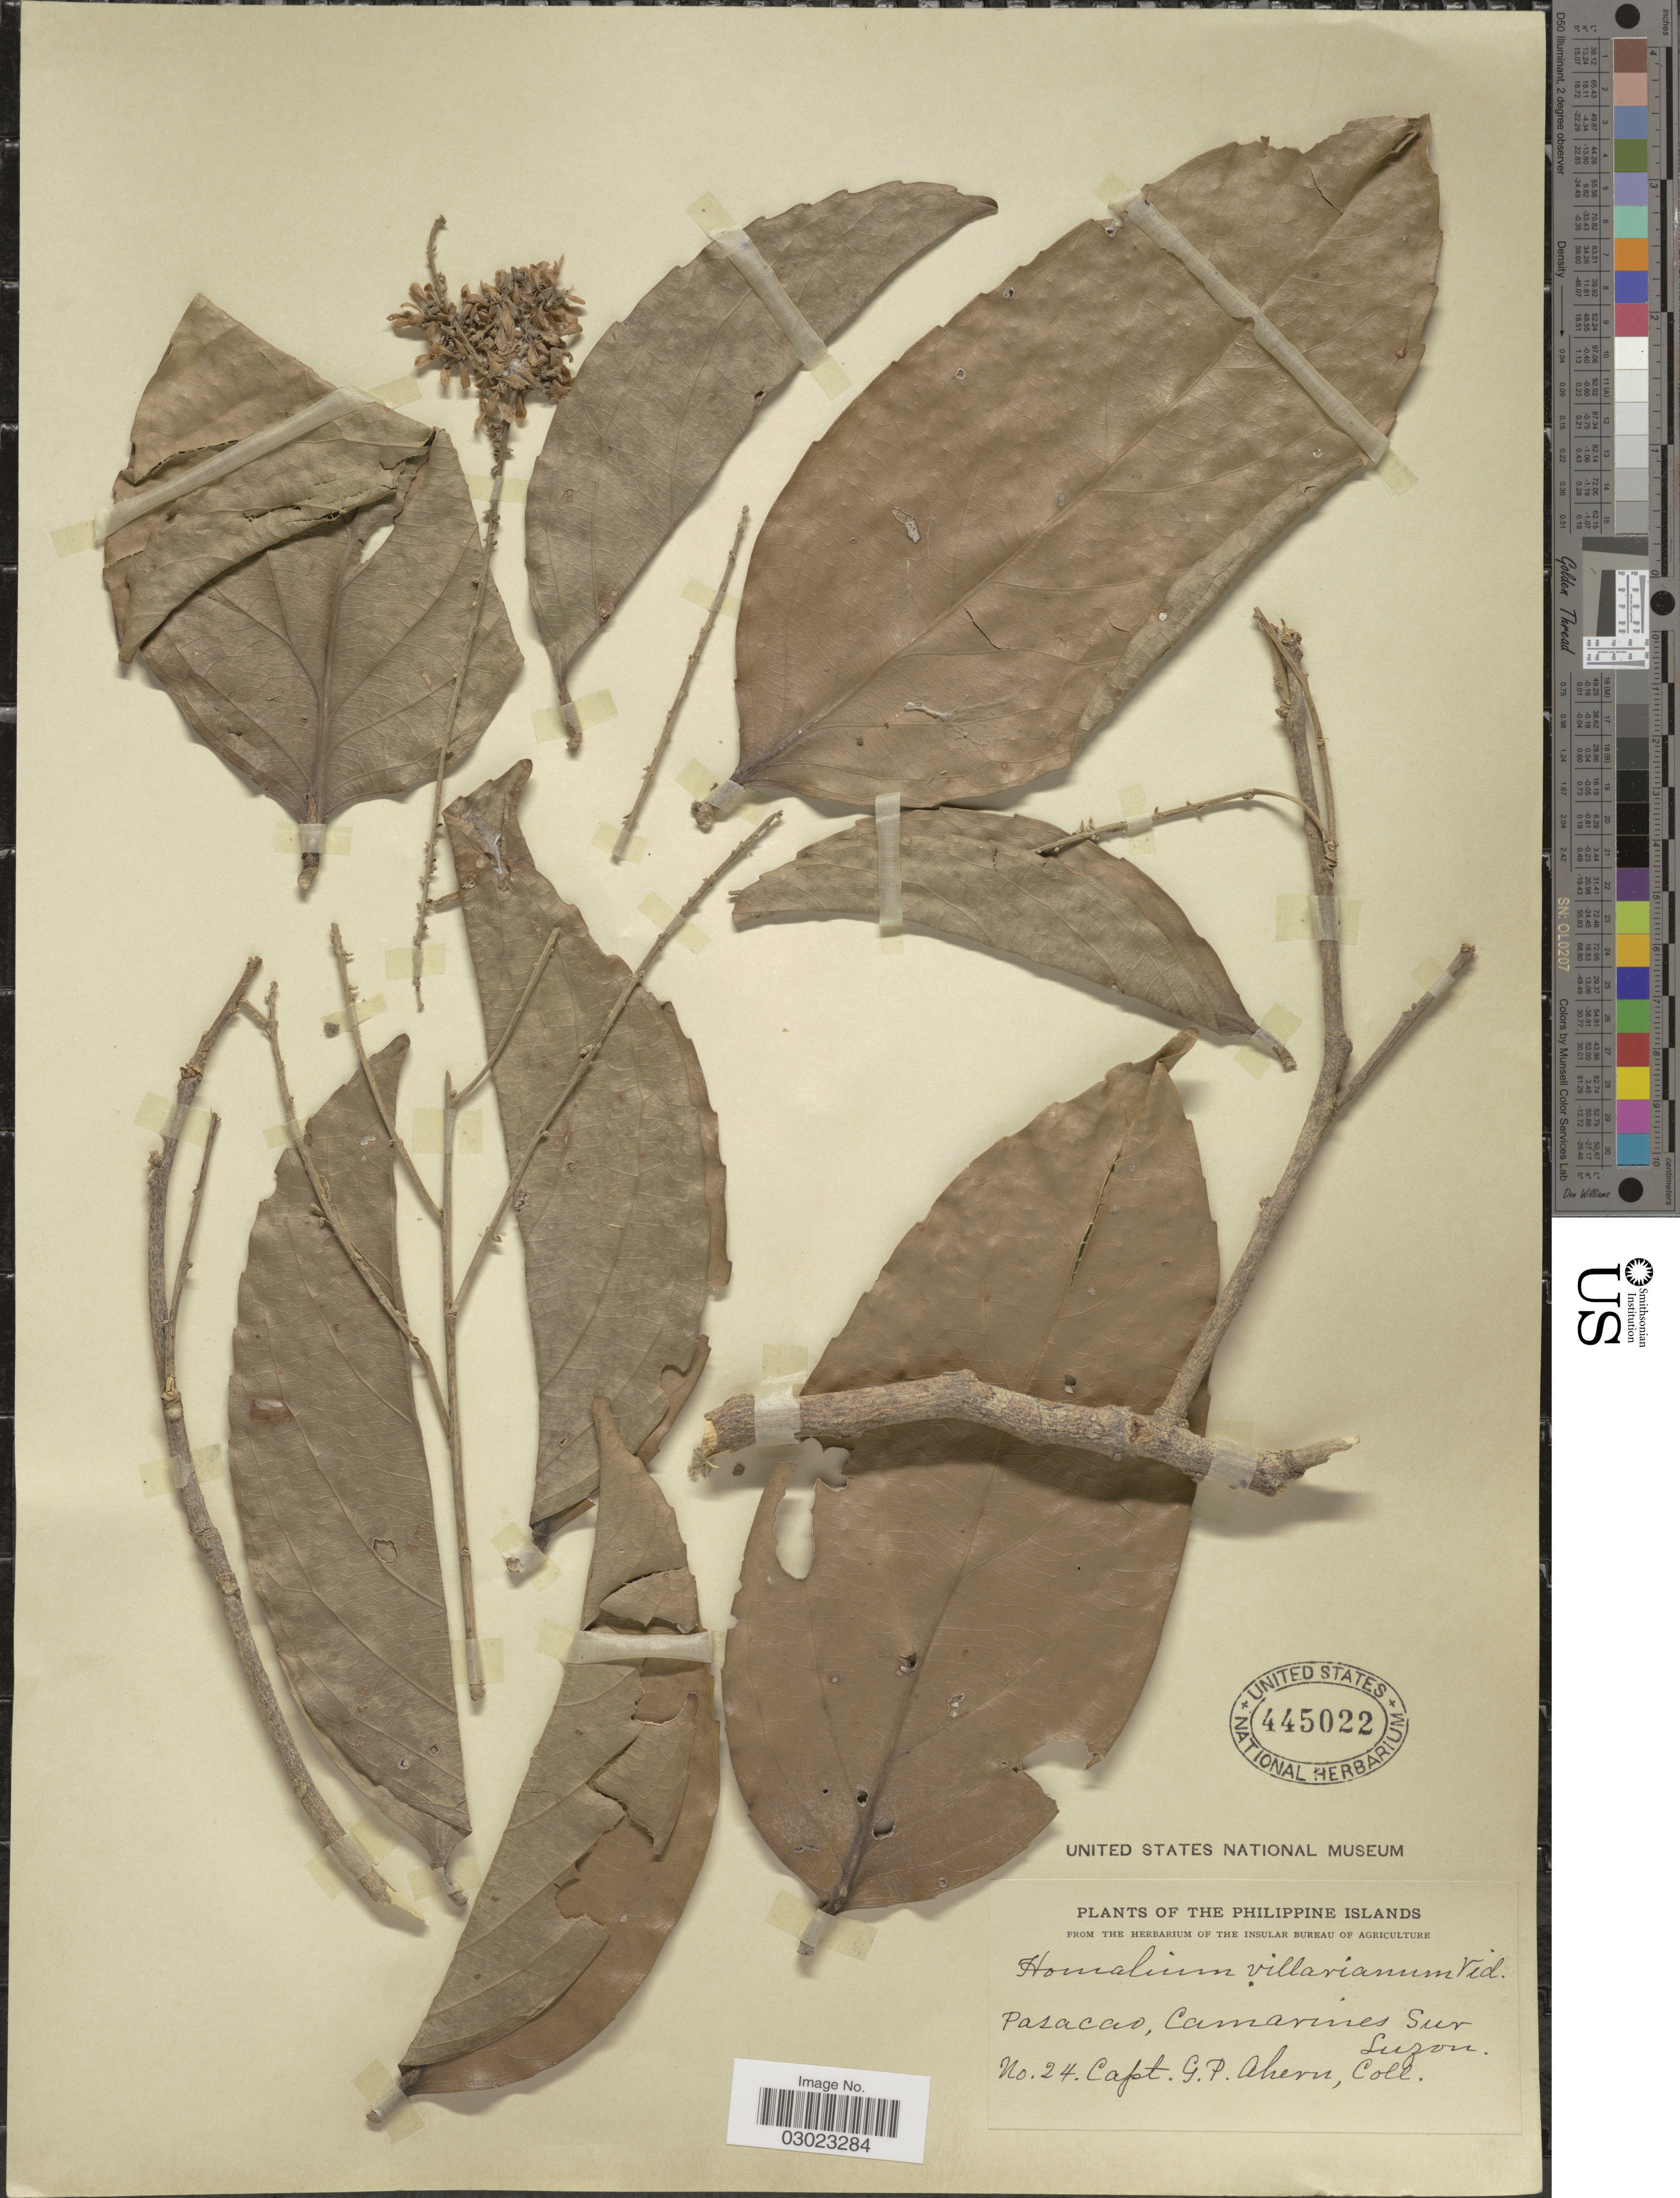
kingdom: Plantae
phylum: Tracheophyta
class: Magnoliopsida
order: Malpighiales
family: Salicaceae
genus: Homalium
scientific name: Homalium villarianum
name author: S. Vidal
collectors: G. Ahern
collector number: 24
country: Philippines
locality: Pasacao, Camarines Sur, Luzon.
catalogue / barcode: US 445022